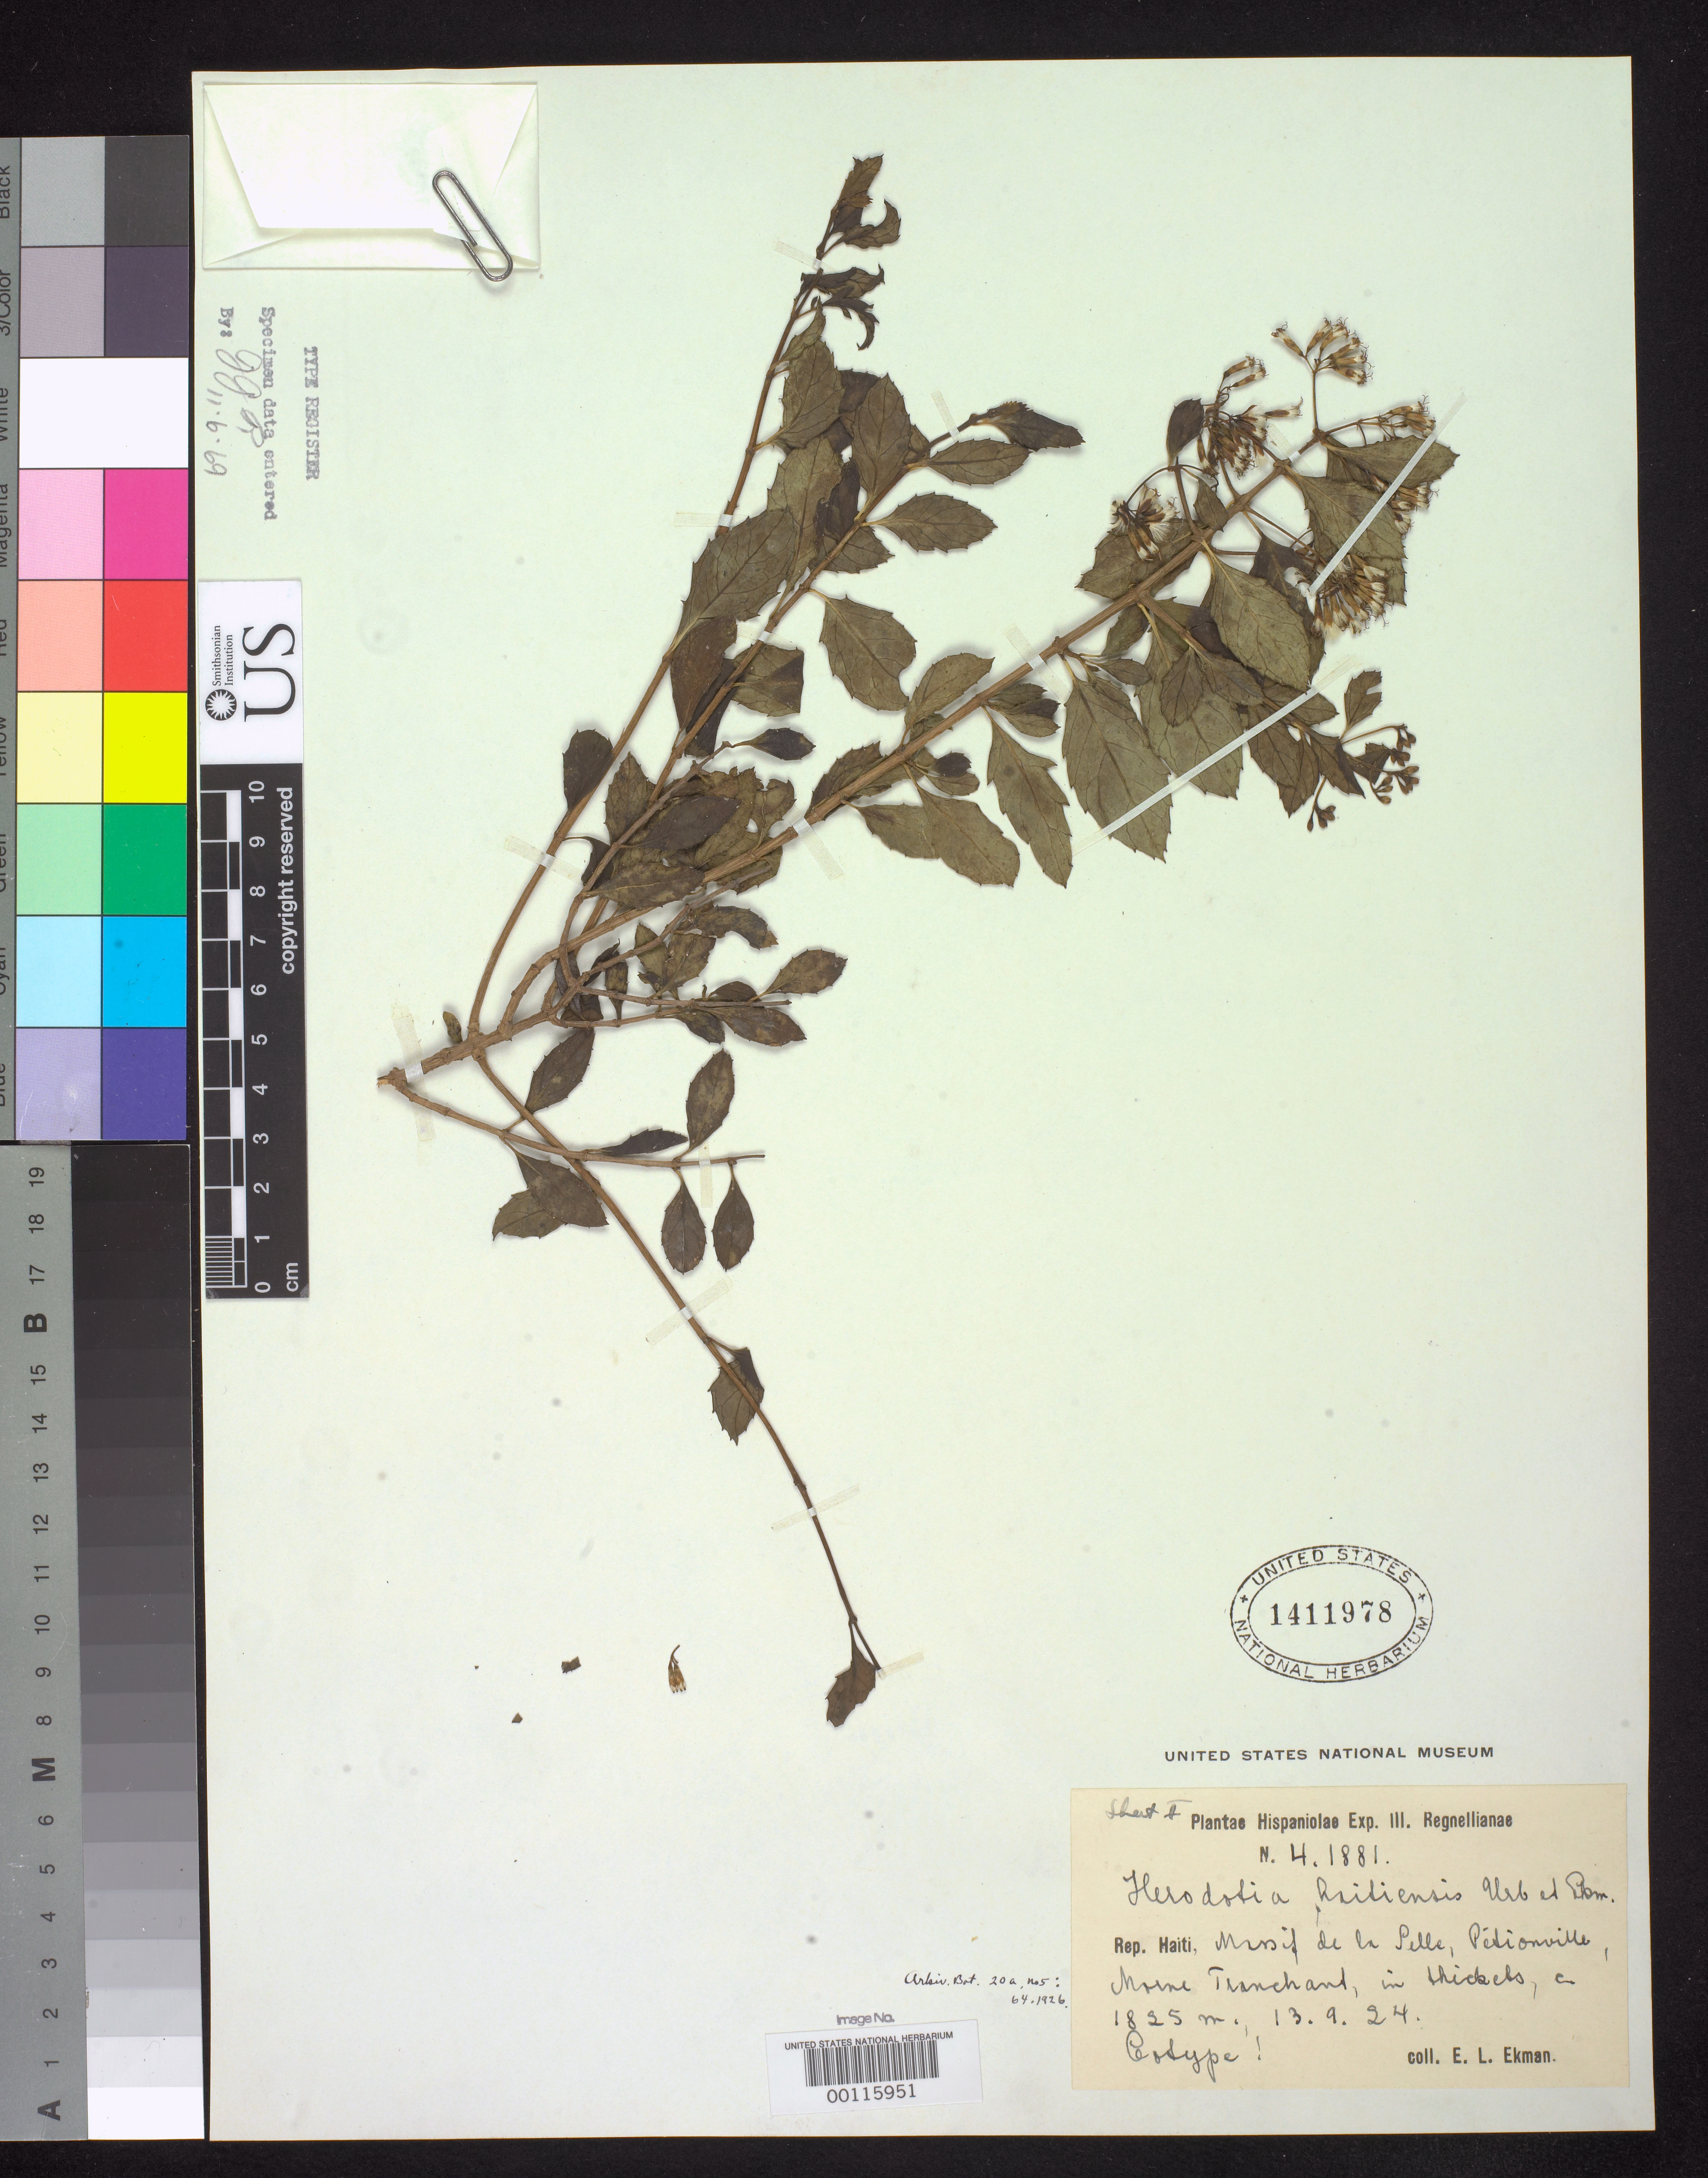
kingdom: Plantae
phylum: Tracheophyta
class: Magnoliopsida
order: Asterales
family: Asteraceae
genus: Herodotia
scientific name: Herodotia haitiensis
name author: Urb. & Ekman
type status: Isotype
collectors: E. L. Ekman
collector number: H 1881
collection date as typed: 13 Sep 1924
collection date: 1924-09-13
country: Haiti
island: Hispaniola Island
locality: Morne de La Selle, Petionville, Morne Tranchant.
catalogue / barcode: US 1411978